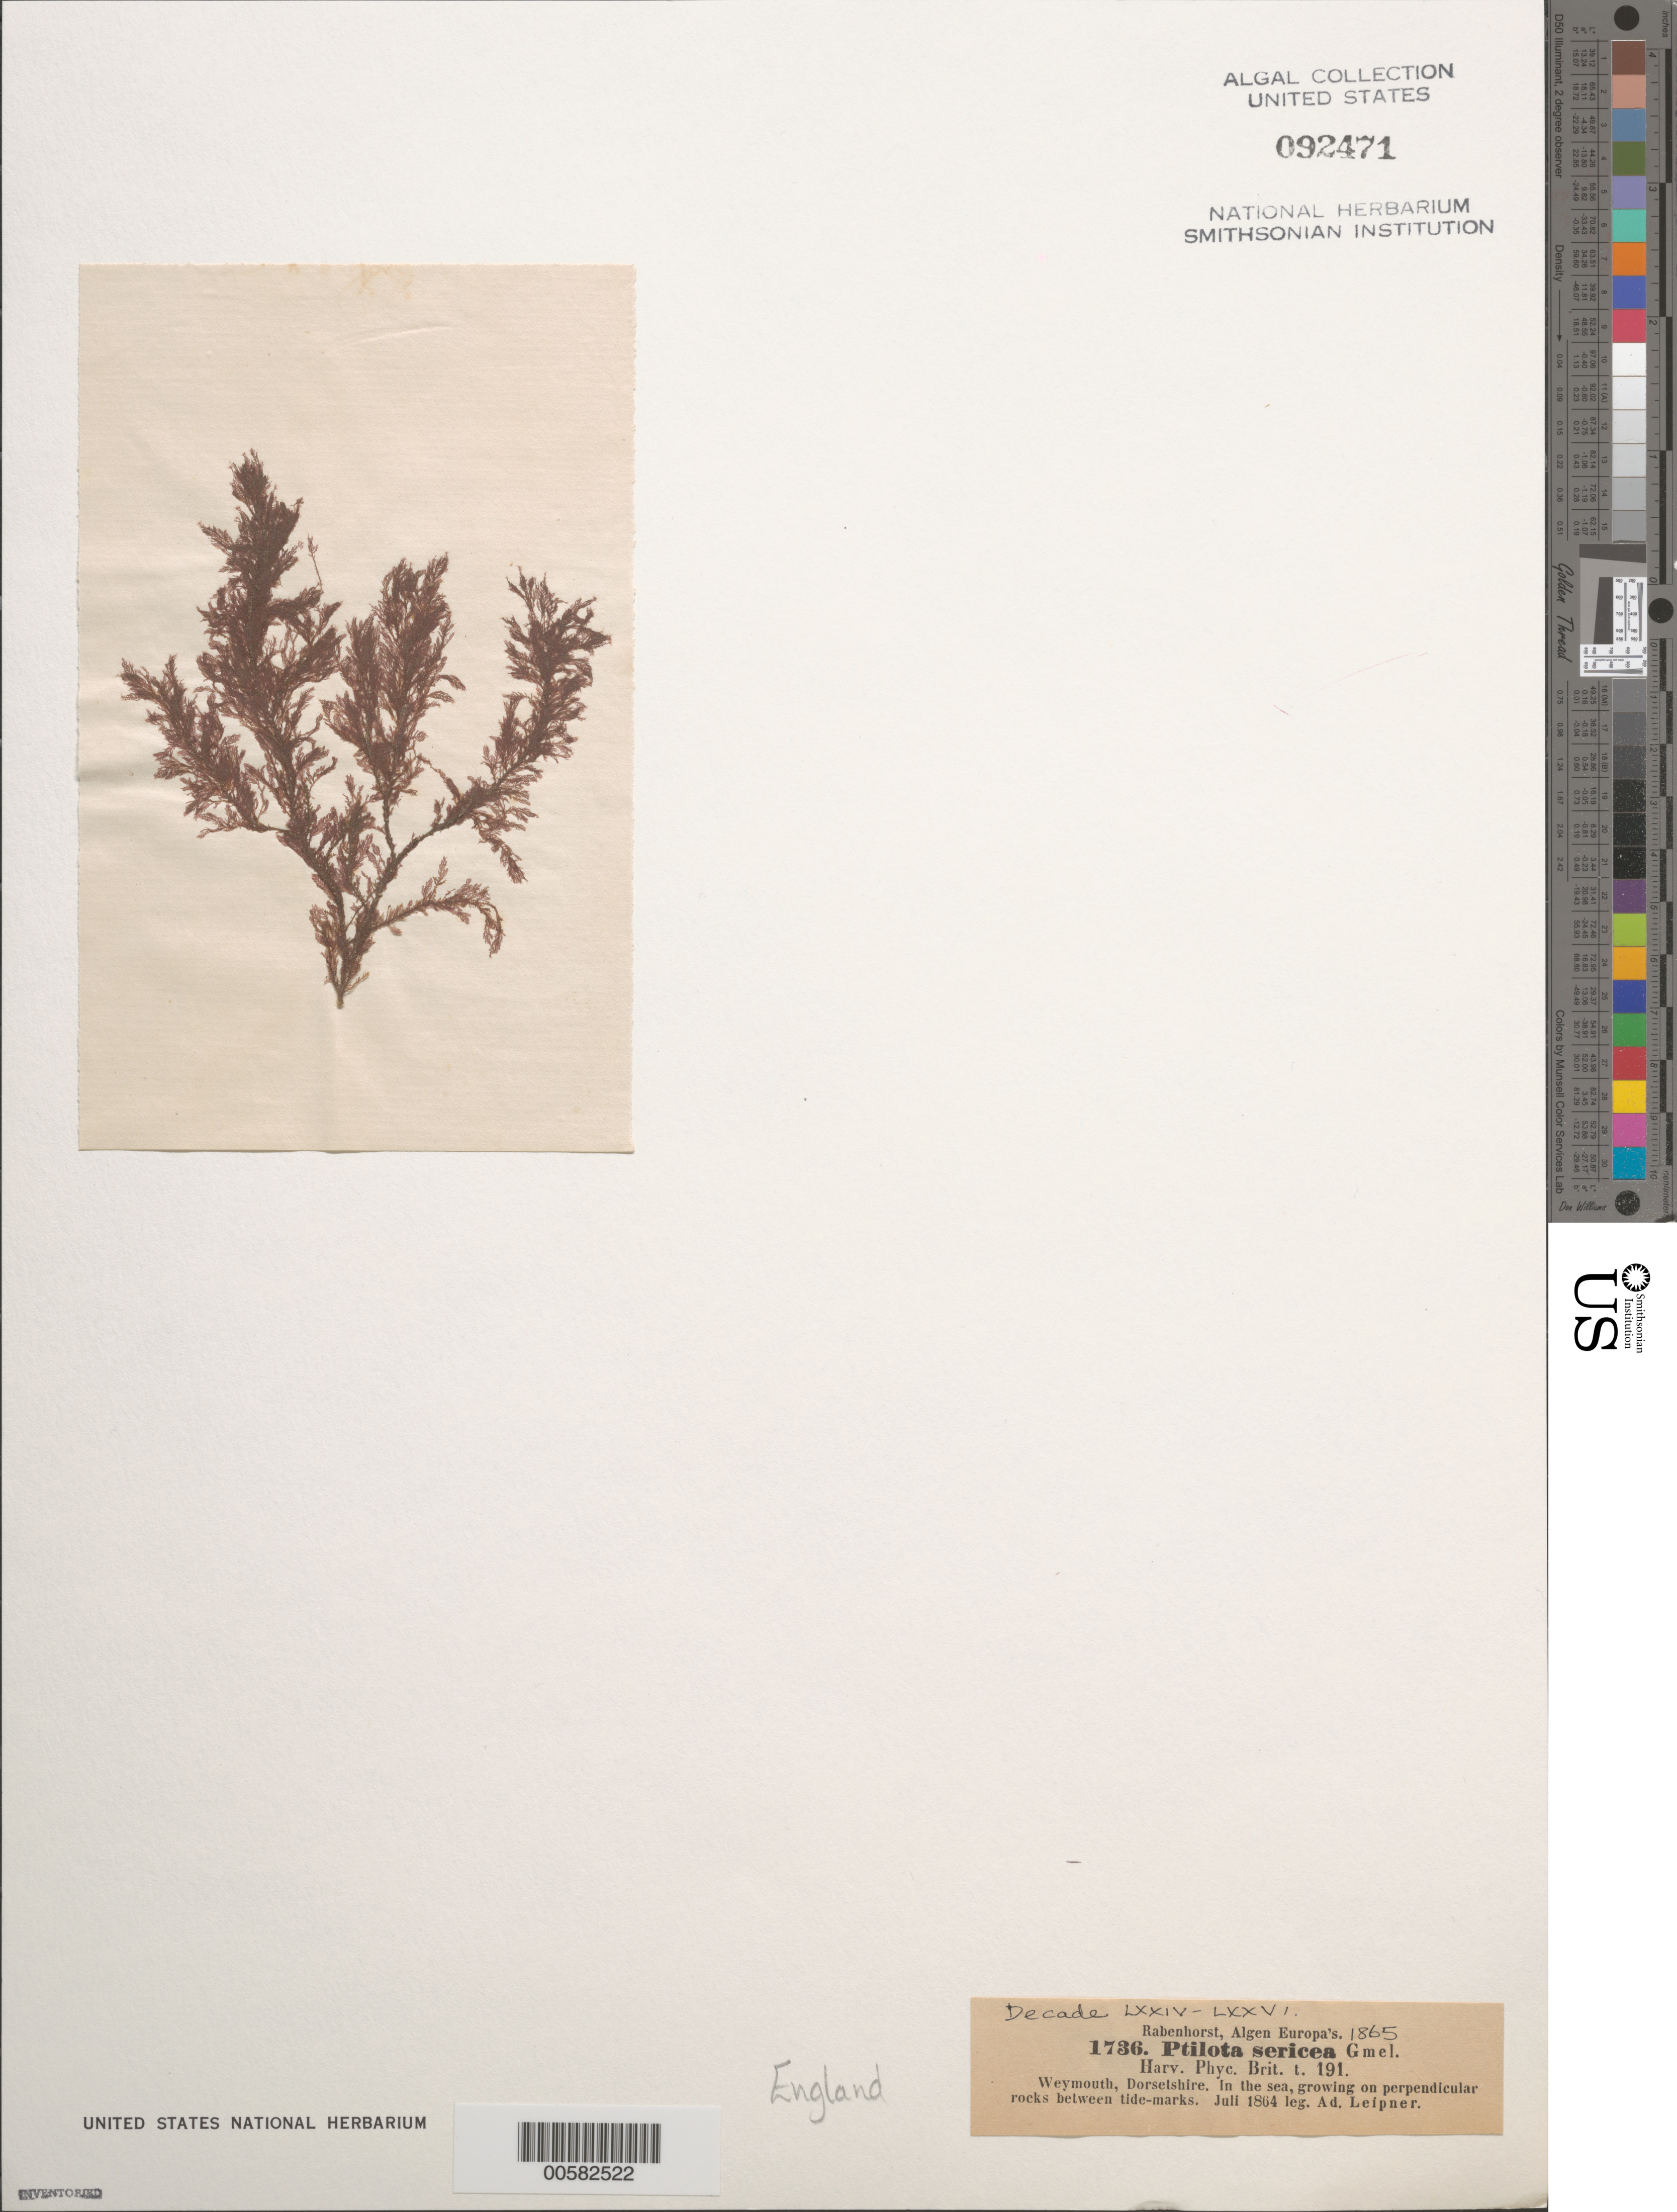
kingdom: Plantae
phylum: Rhodophyta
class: Florideophyceae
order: Ceramiales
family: Wrangeliaceae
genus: Plumaria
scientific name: Plumaria plumosa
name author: (Hudson) Kuntze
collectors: A. Leipner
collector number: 1736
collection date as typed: Jul 1864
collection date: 1864-07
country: United Kingdom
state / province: England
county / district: Dorset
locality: Weymouth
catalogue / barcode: US 92471